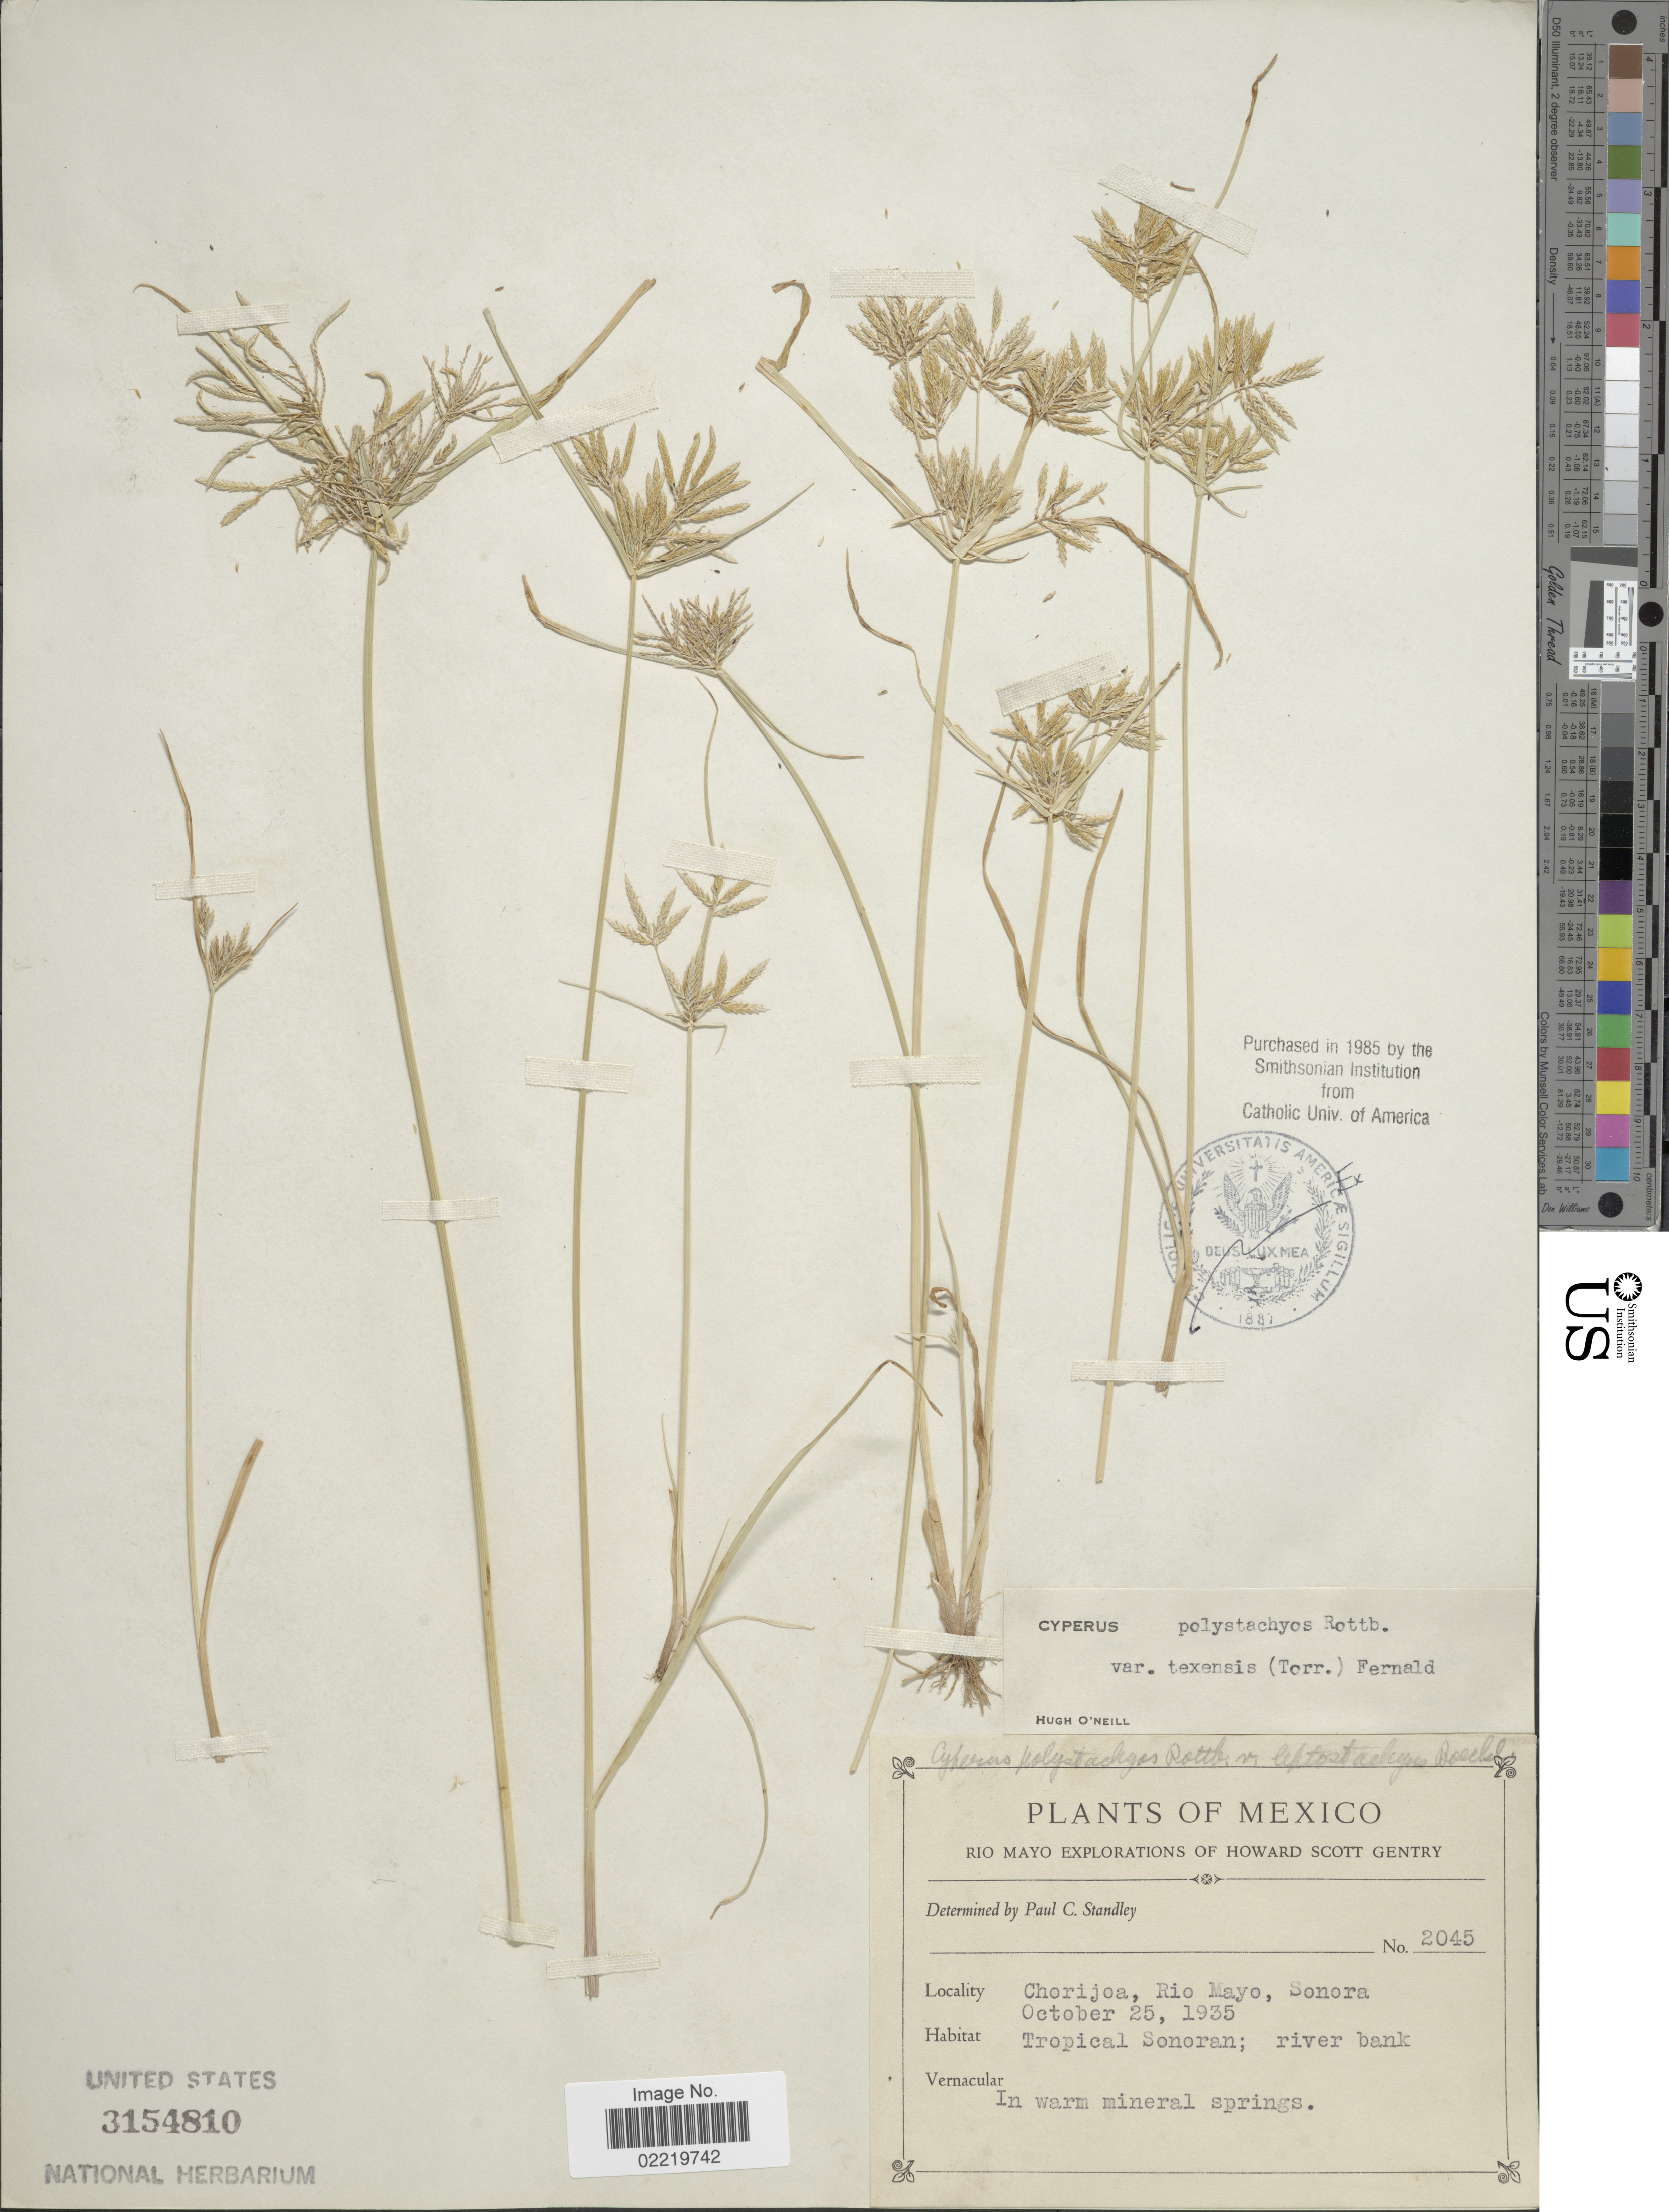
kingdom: Plantae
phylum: Tracheophyta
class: Liliopsida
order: Poales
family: Cyperaceae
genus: Cyperus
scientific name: Cyperus polystachyos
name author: Rottb.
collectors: H. S. Gentry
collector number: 2045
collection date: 1935-10-25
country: Mexico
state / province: Sonora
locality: Chorijoa, Rio Mayo, Tropical Sonoran; river bank, In warm mineral springs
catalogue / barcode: US 3154810